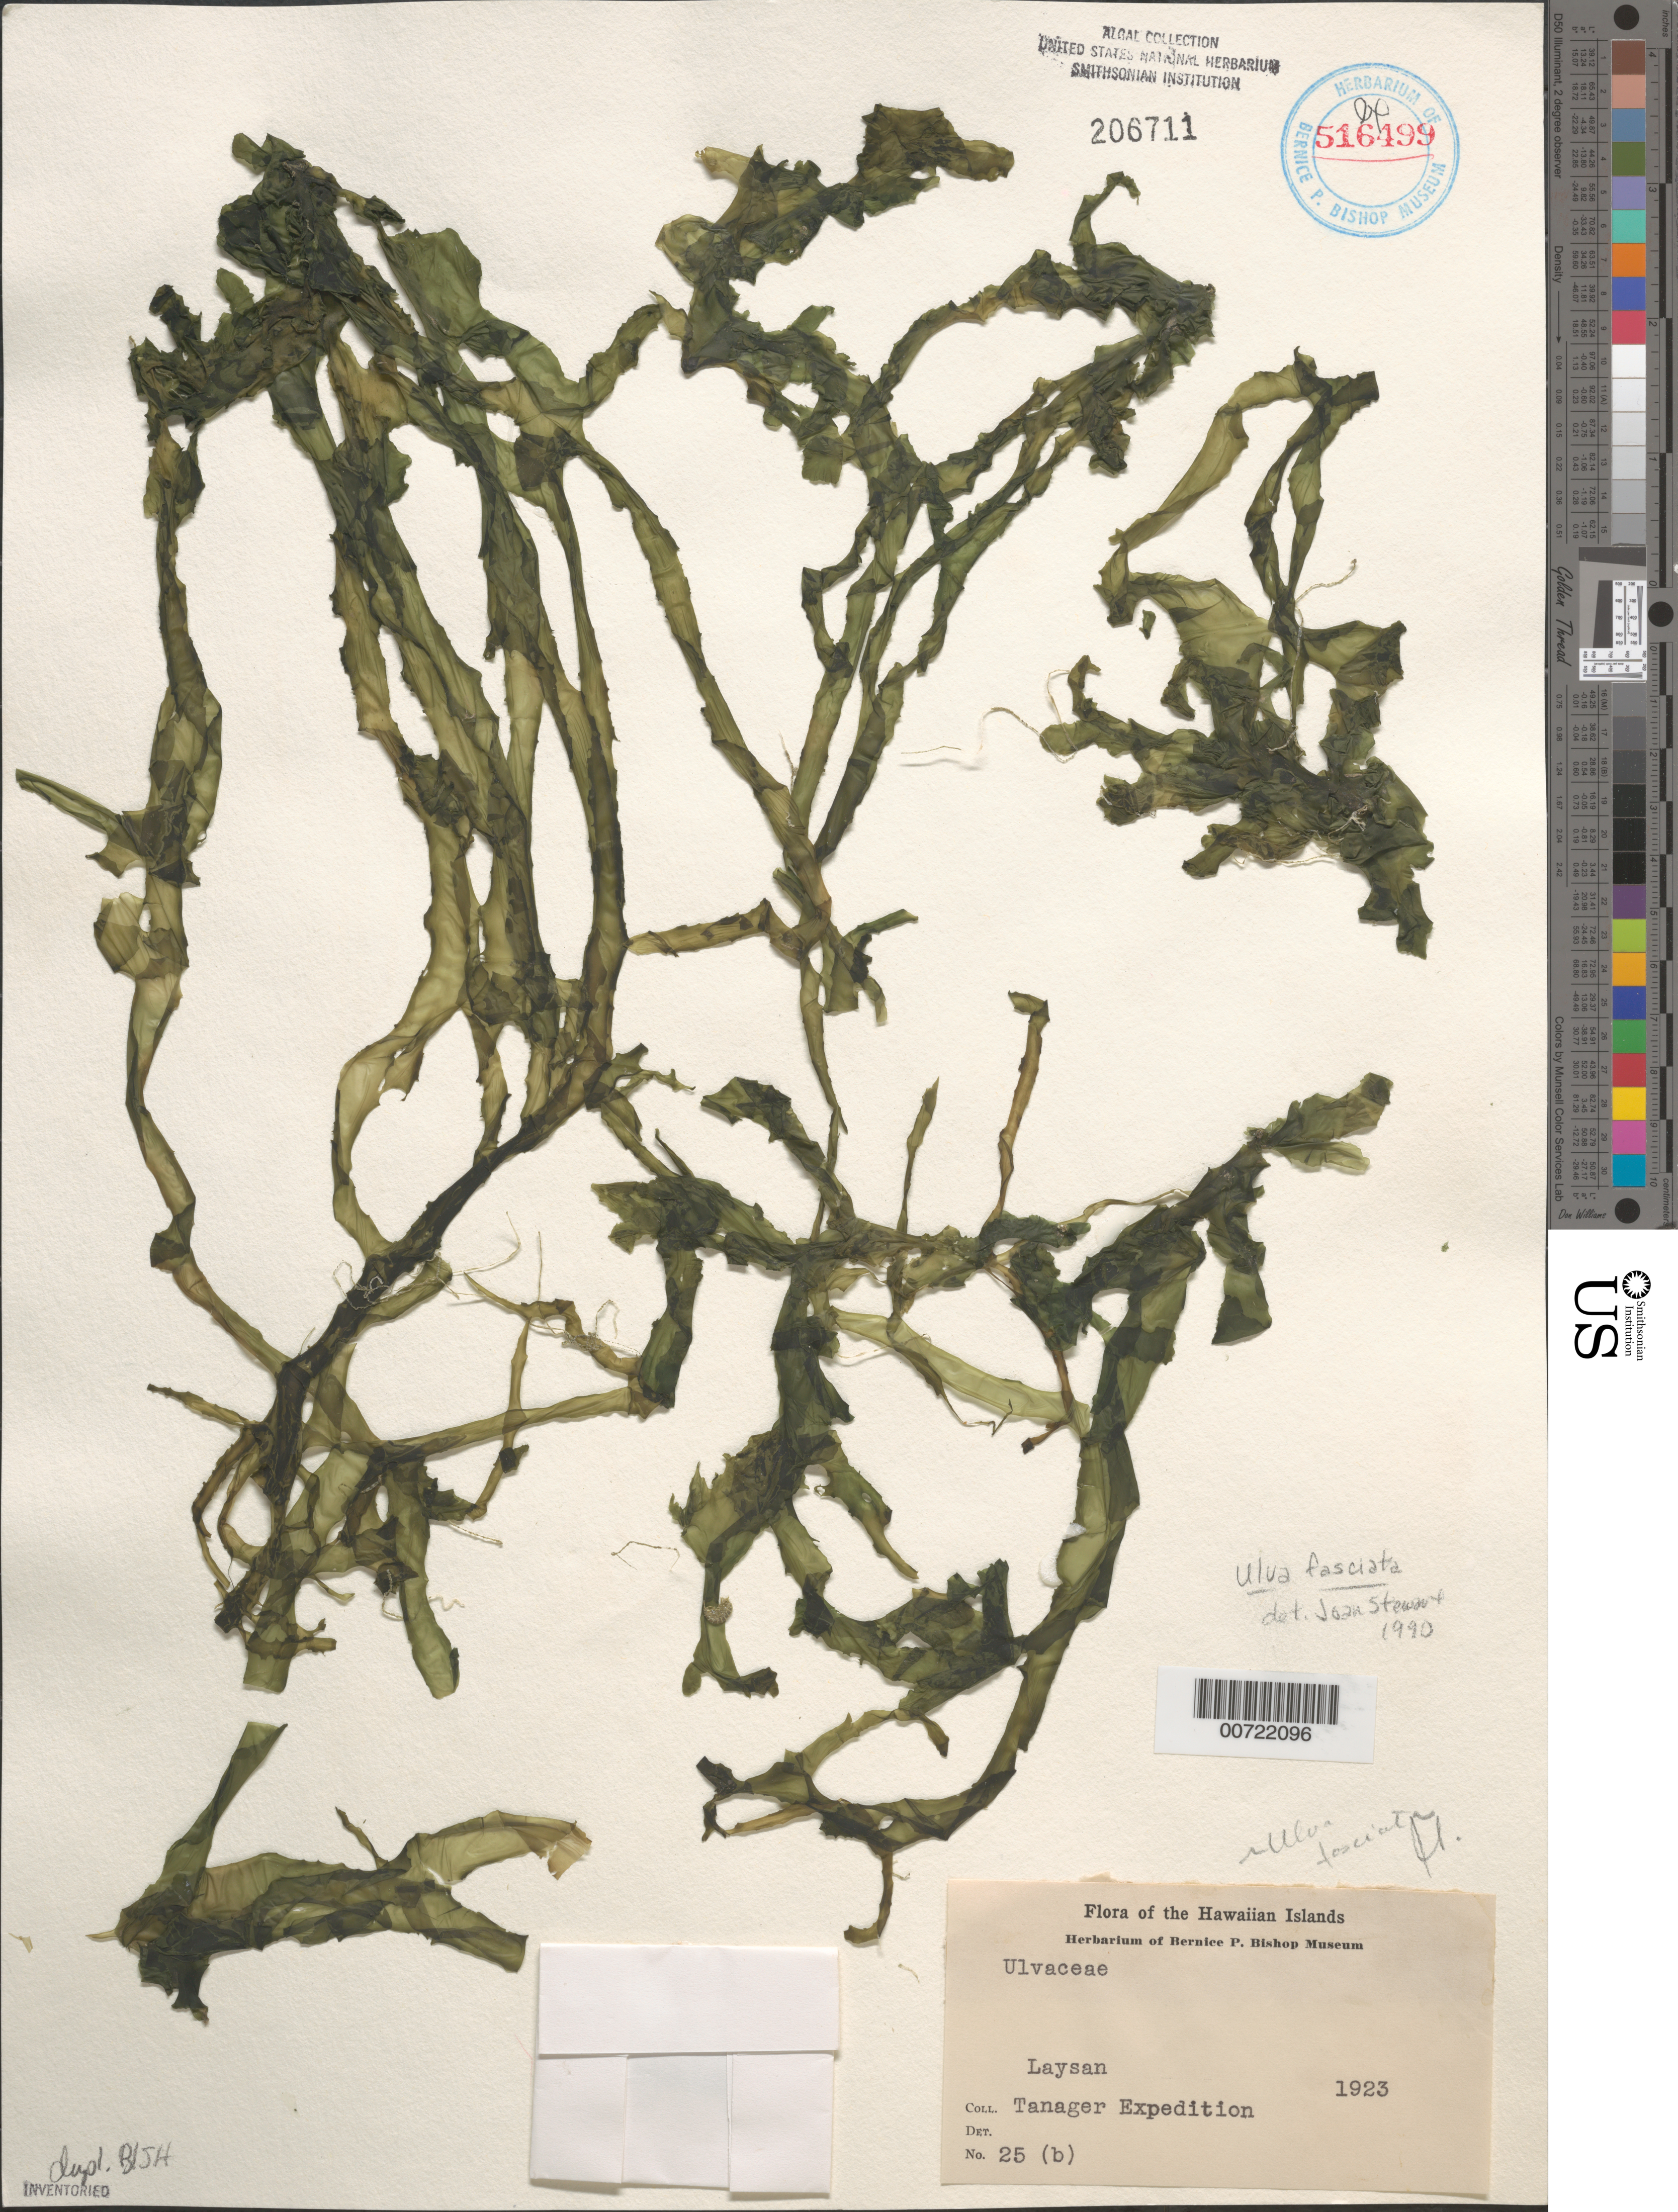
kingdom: Plantae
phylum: Chlorophyta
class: Ulvophyceae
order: Ulvales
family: Ulvaceae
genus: Ulva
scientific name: Ulva lactuca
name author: L.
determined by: Algae name updating Project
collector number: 25(b)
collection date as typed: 1923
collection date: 1923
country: United States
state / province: Hawaii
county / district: Honolulu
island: Laysan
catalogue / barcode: US 206711